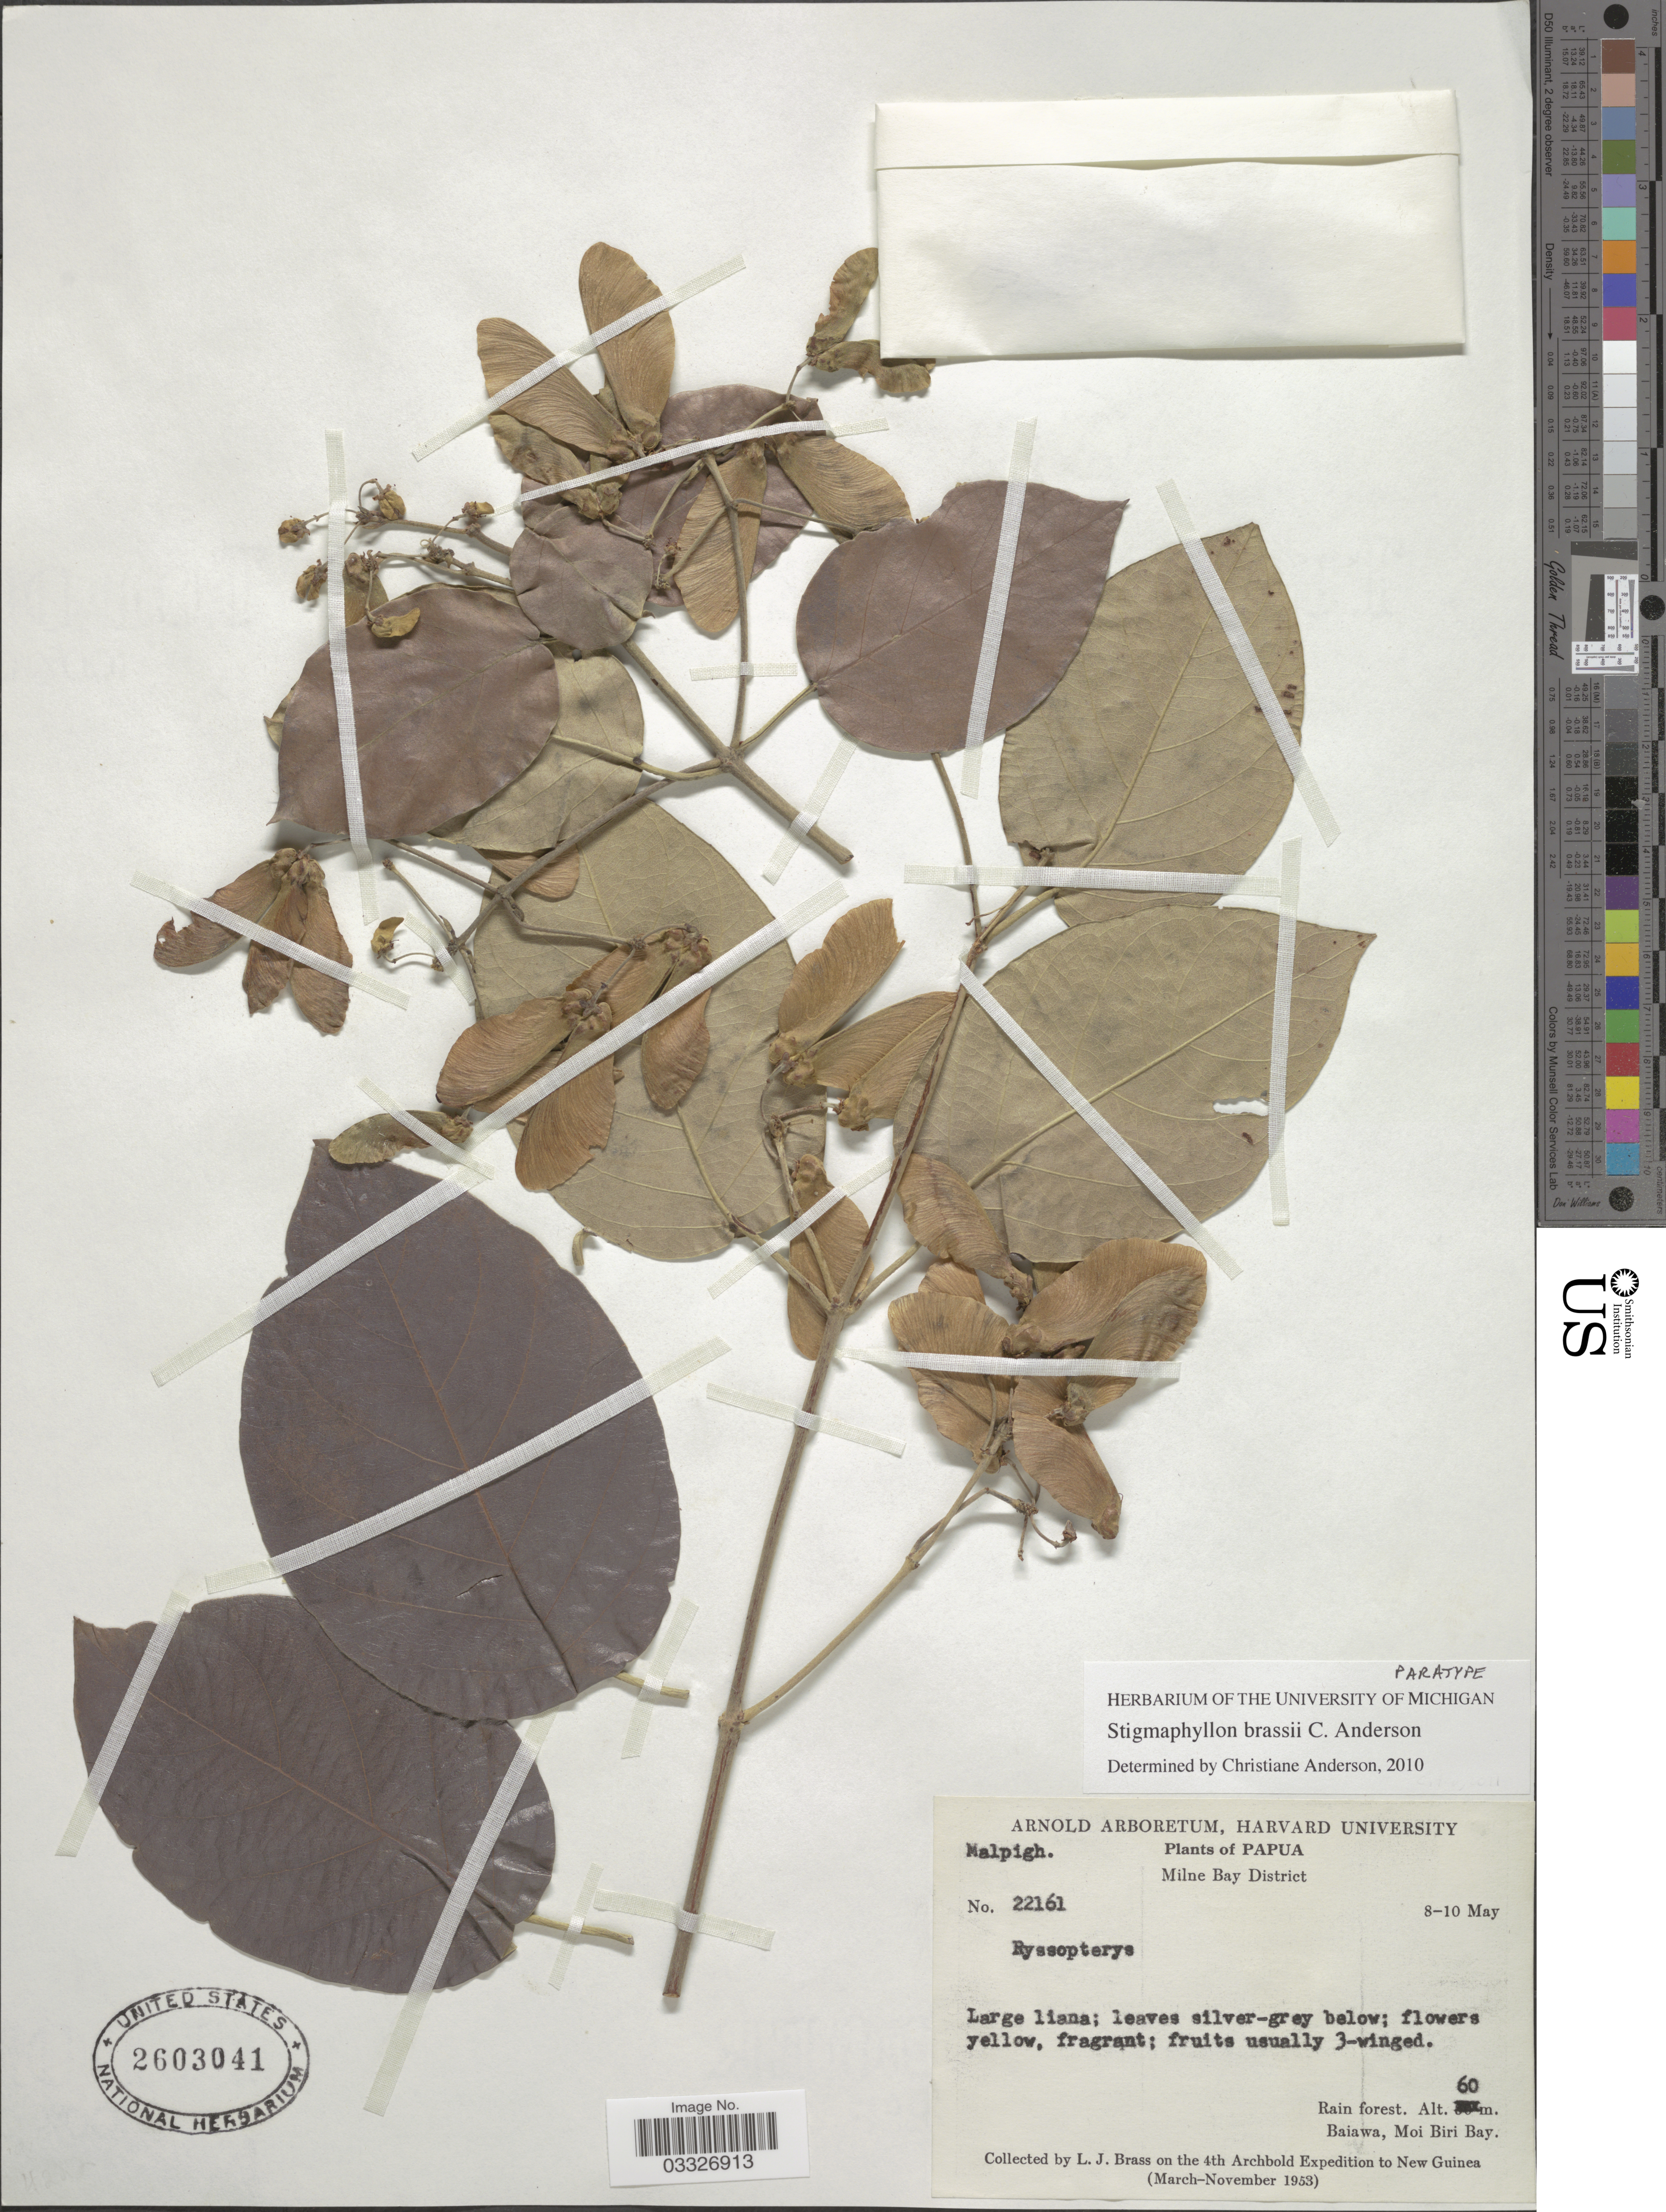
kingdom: Plantae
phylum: Tracheophyta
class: Magnoliopsida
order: Malpighiales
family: Malpighiaceae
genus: Stigmaphyllon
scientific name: Stigmaphyllon brassii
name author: C.E. Anderson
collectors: L. J. Brass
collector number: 22161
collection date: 1953-05-08/1953-05-10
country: Papua New Guinea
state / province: Milne Bay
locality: Papua. Milne Bay District. Baiawa, Moi Biri Bay. New Guinea.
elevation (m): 60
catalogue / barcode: US 2603041